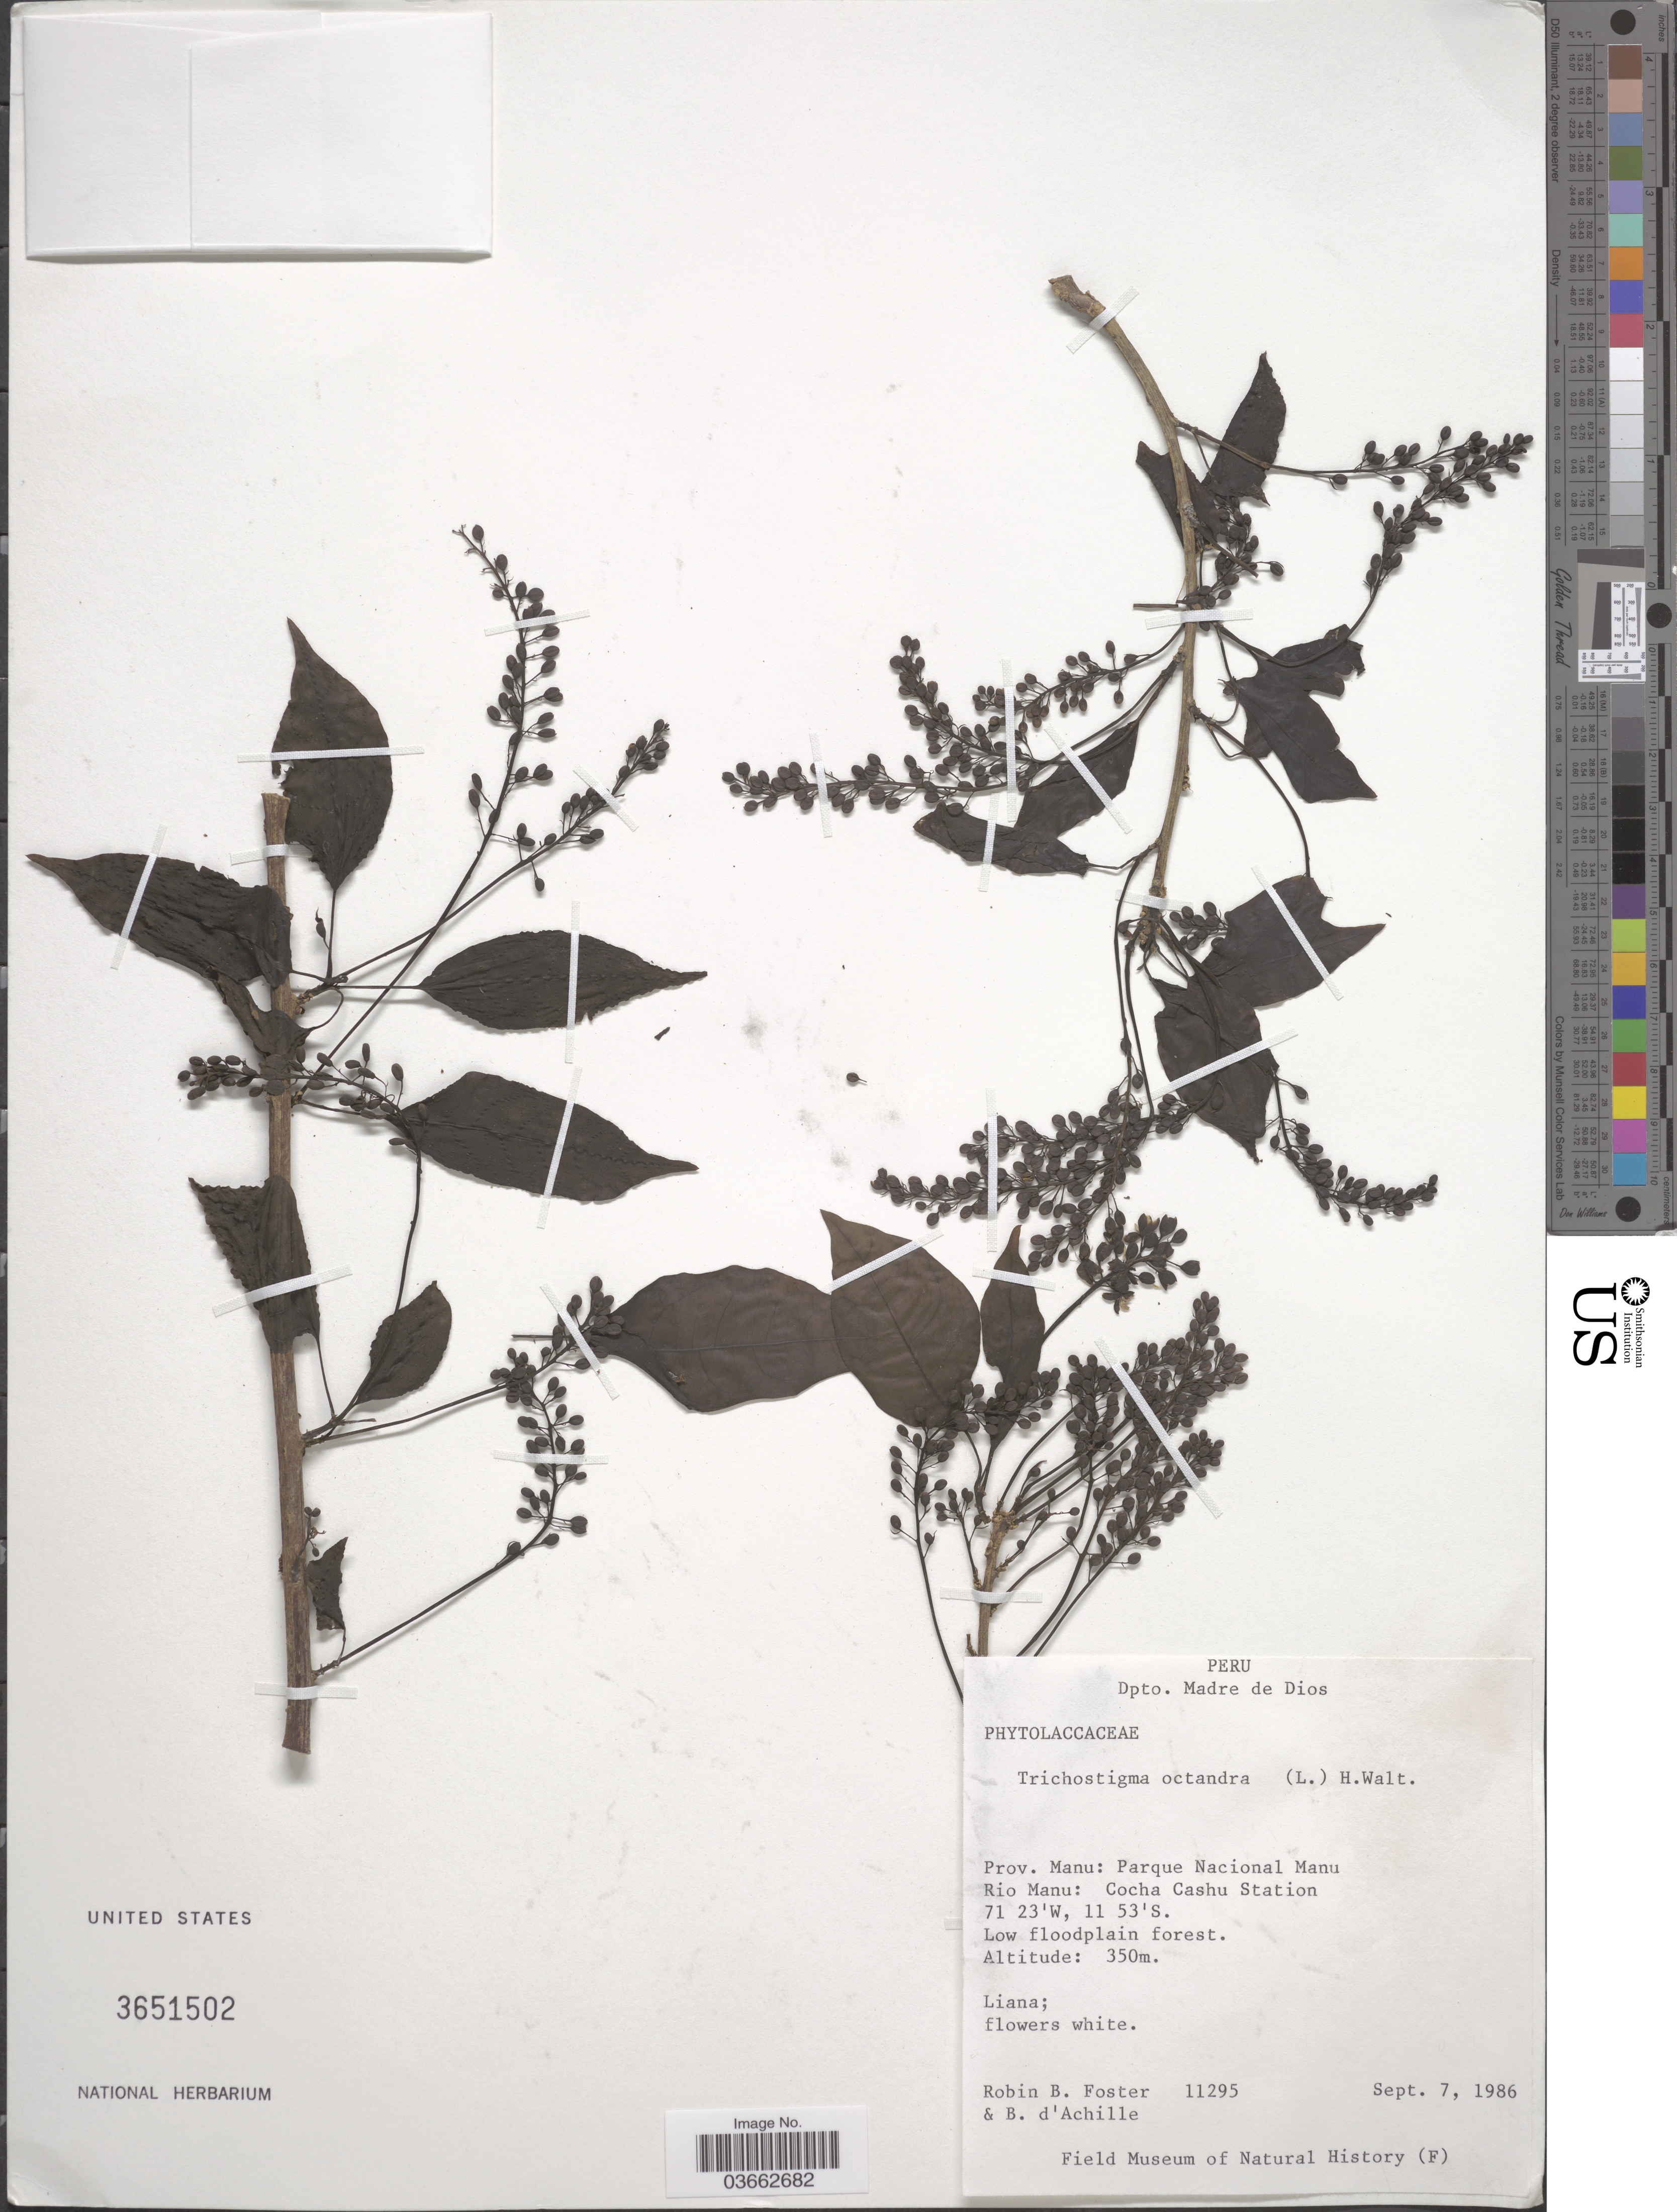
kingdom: Plantae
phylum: Tracheophyta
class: Magnoliopsida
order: Caryophyllales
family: Phytolaccaceae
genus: Trichostigma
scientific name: Trichostigma octandrum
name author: (L.) H. Walter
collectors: R. B. Foster & B. d'Achille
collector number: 11295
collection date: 1986-09-07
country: Peru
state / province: Madre de Dios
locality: Dpto. Madre de Dios. Prov. Manu: Parque Nacional Manu. Rio Manu: Cocha Cashu Station.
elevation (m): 350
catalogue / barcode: US 3651502